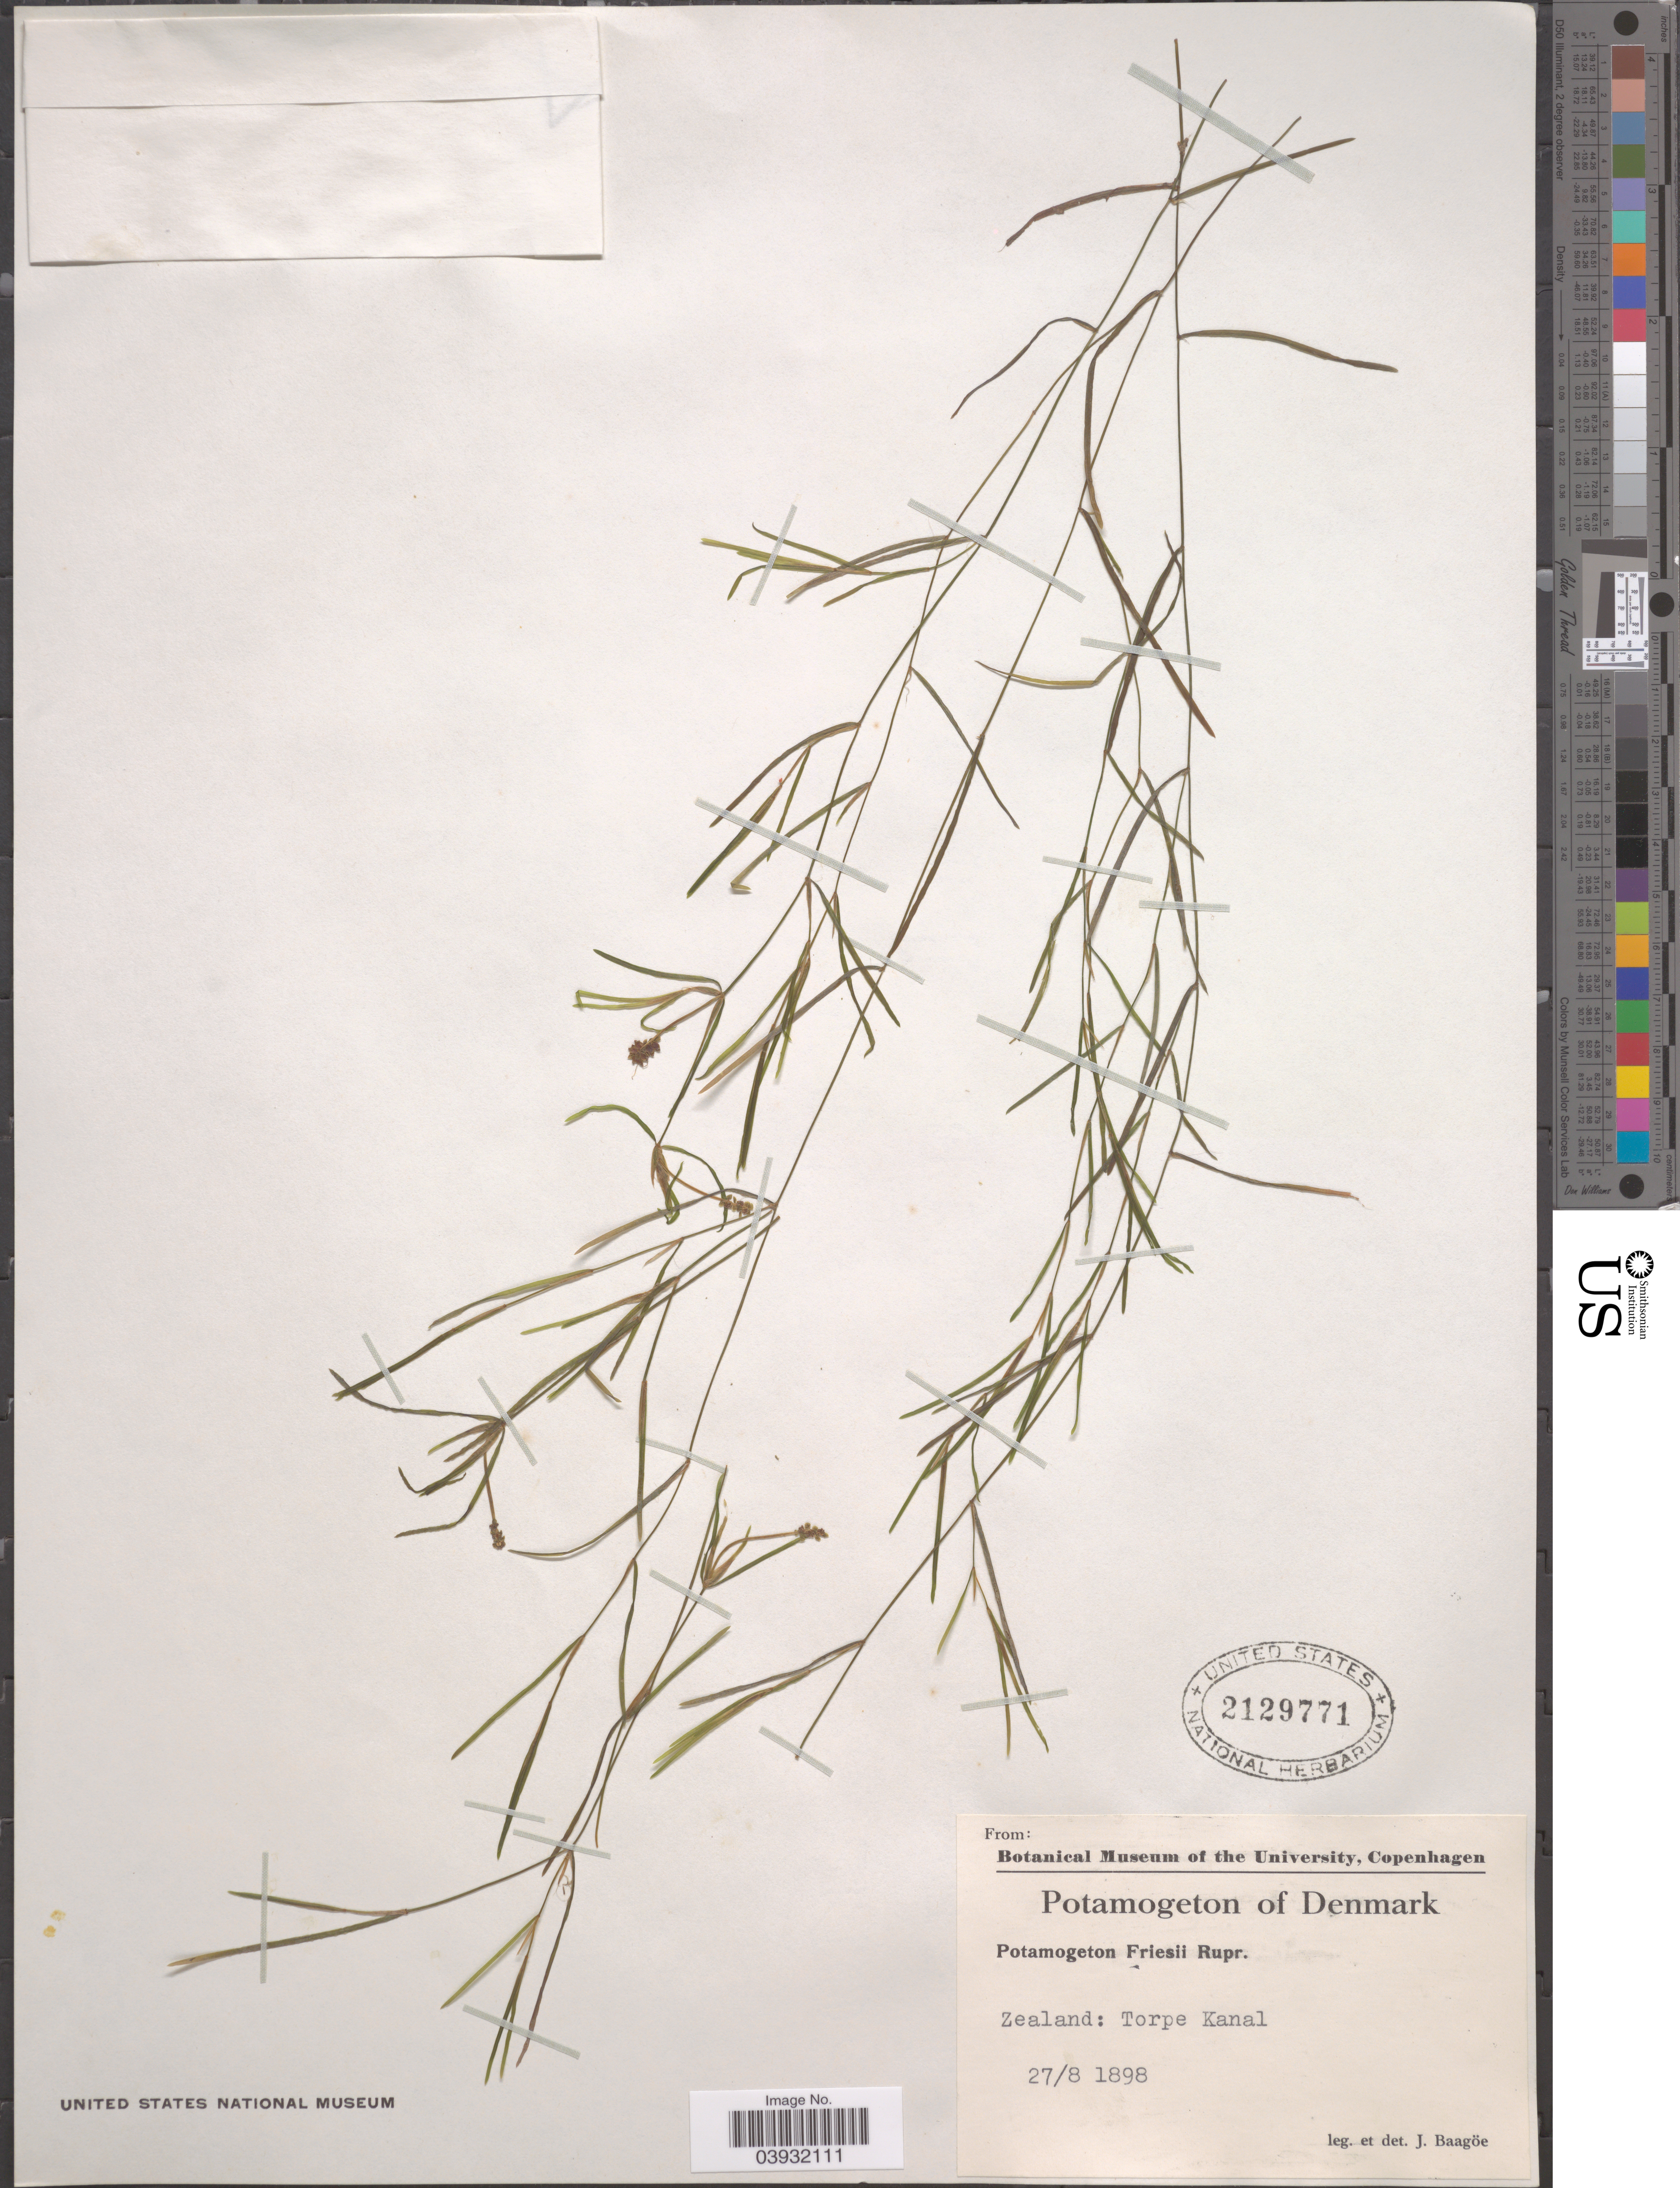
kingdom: Plantae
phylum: Tracheophyta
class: Liliopsida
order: Alismatales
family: Potamogetonaceae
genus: Potamogeton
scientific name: Potamogeton friesii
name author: Rupr.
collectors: J. Baagoe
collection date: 1898-08-27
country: Denmark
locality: Zealand: Torpe Kanal.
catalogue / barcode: US 2129771